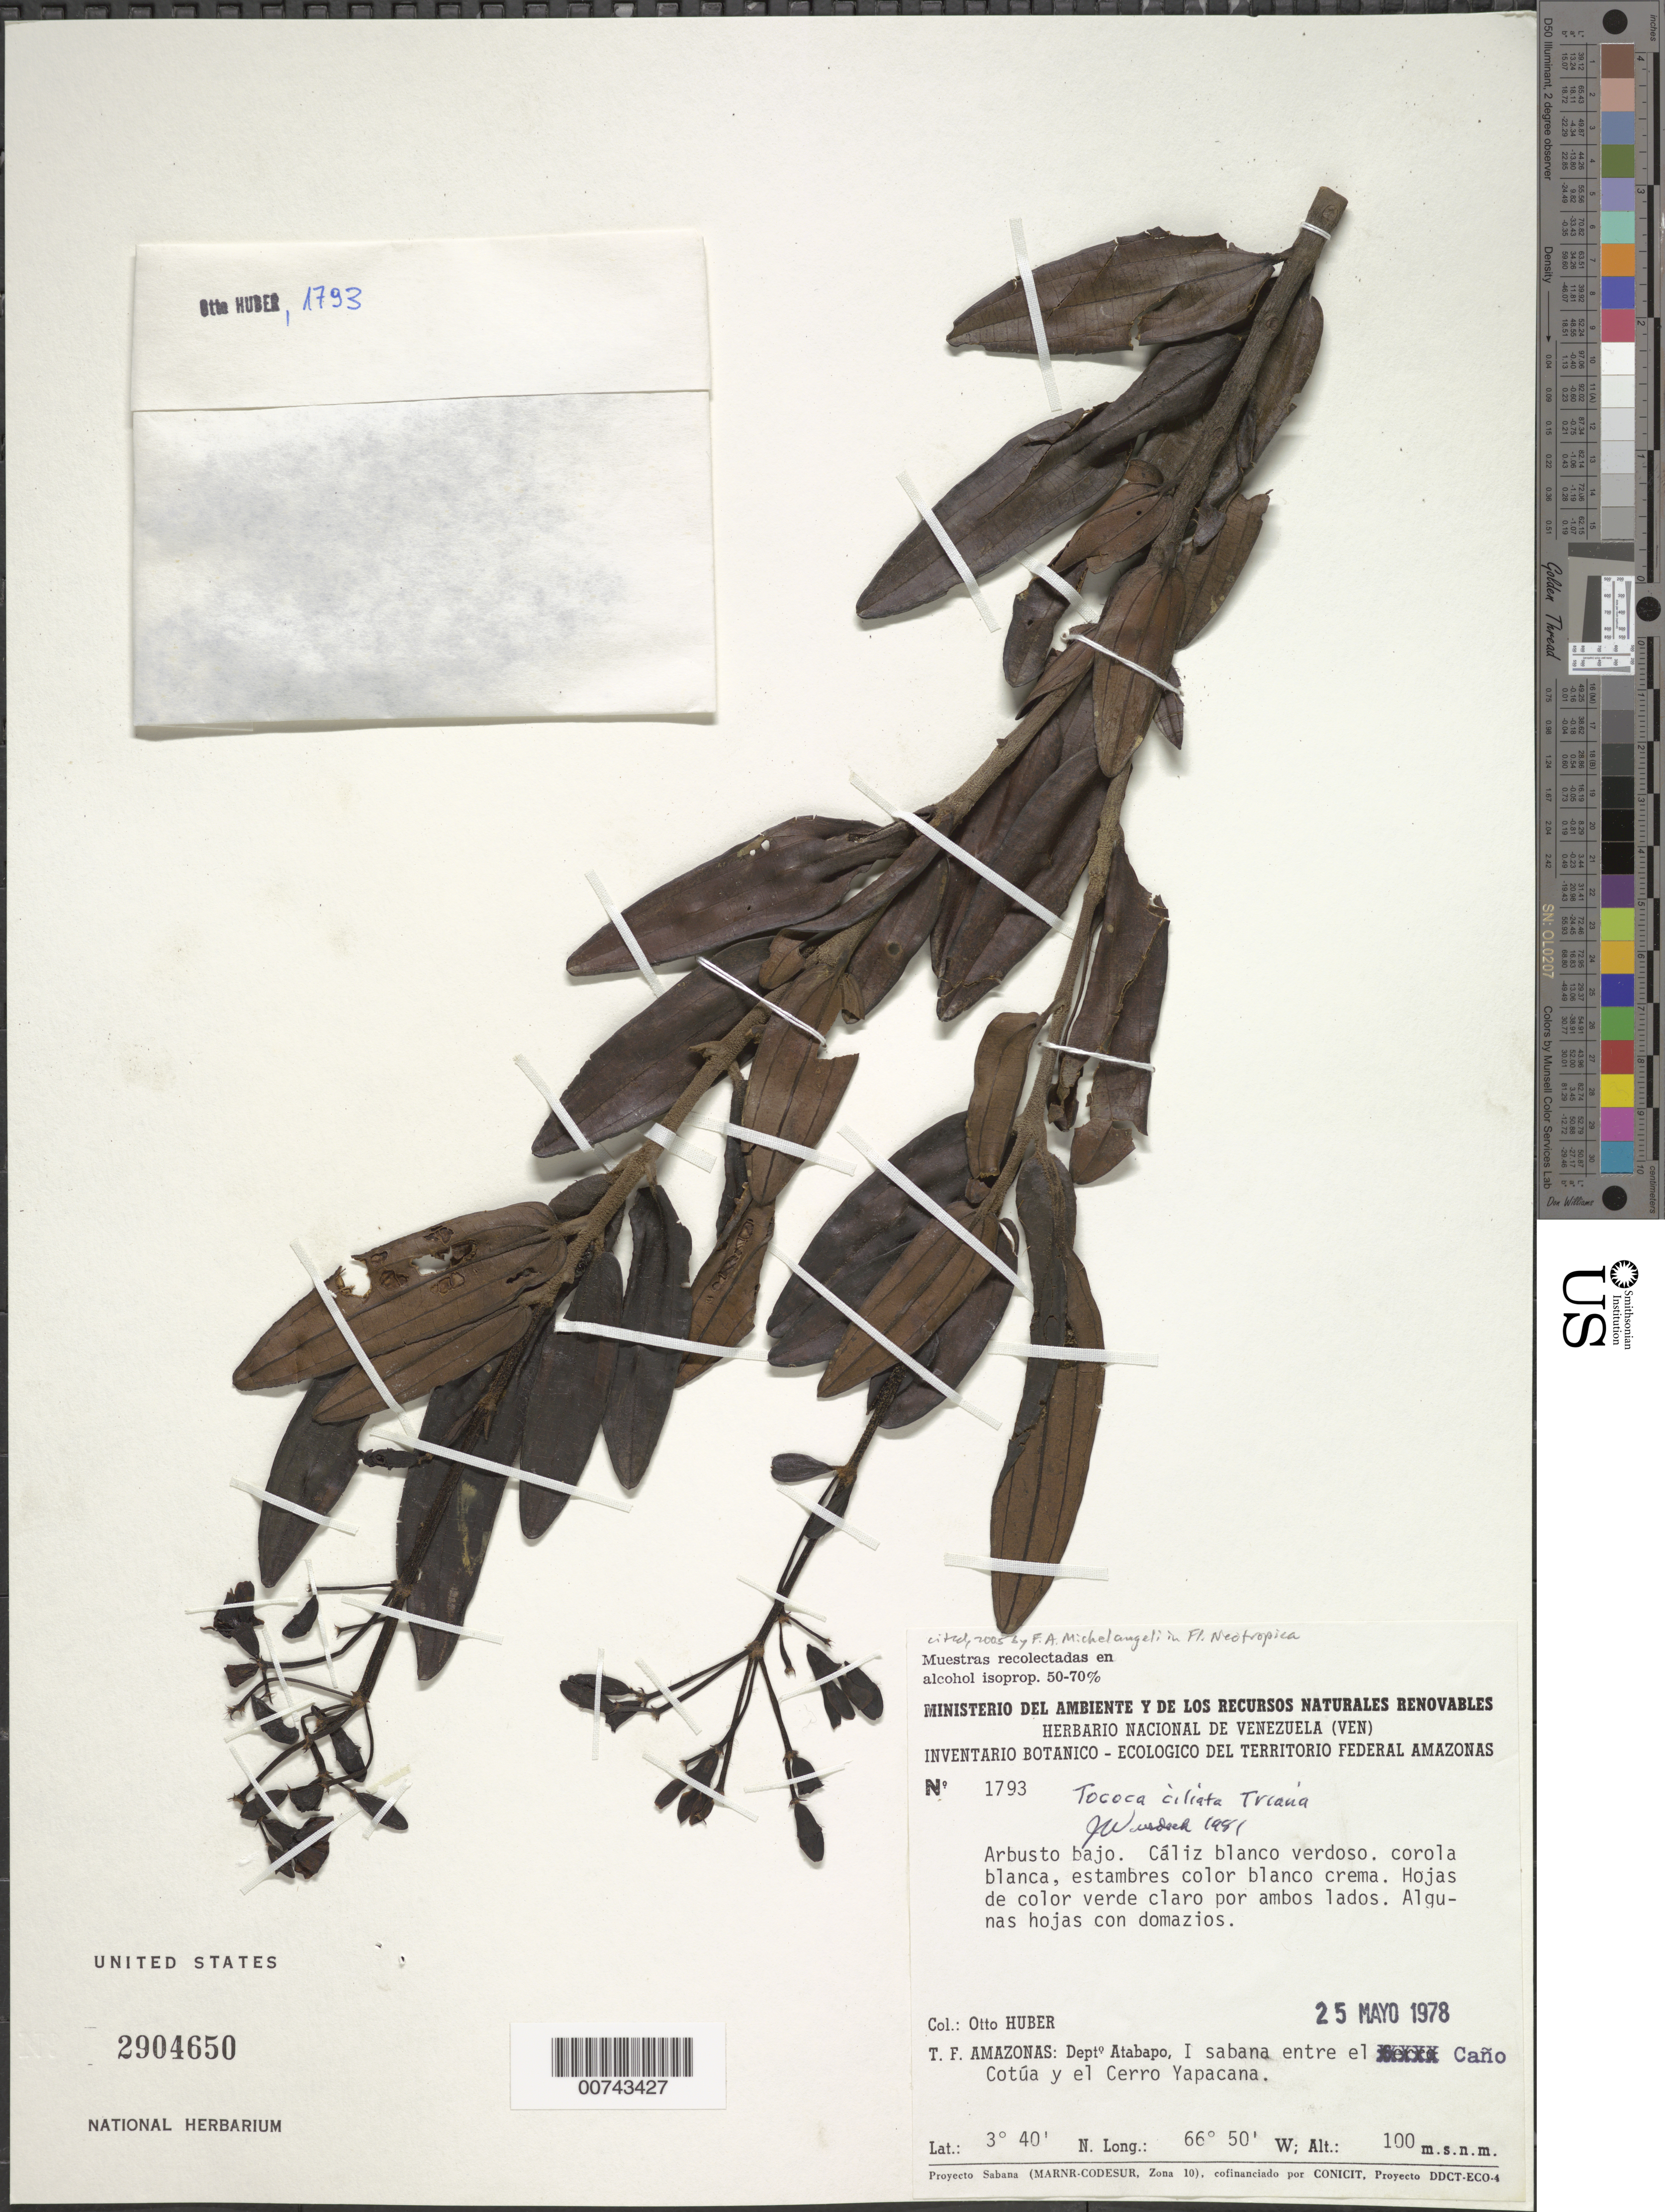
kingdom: Plantae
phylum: Tracheophyta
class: Magnoliopsida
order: Myrtales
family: Melastomataceae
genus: Tococa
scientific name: Tococa ciliata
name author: Triana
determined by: Wurdack, John J., (US), US (UNITED STATES)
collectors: O. Huber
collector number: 1793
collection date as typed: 25-May-78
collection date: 1978-05-25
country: Venezuela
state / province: Amazonas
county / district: Atabapo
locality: I sabana entre el Caño Cotua y el Cerro Yapacána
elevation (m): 100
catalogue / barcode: US 2904650